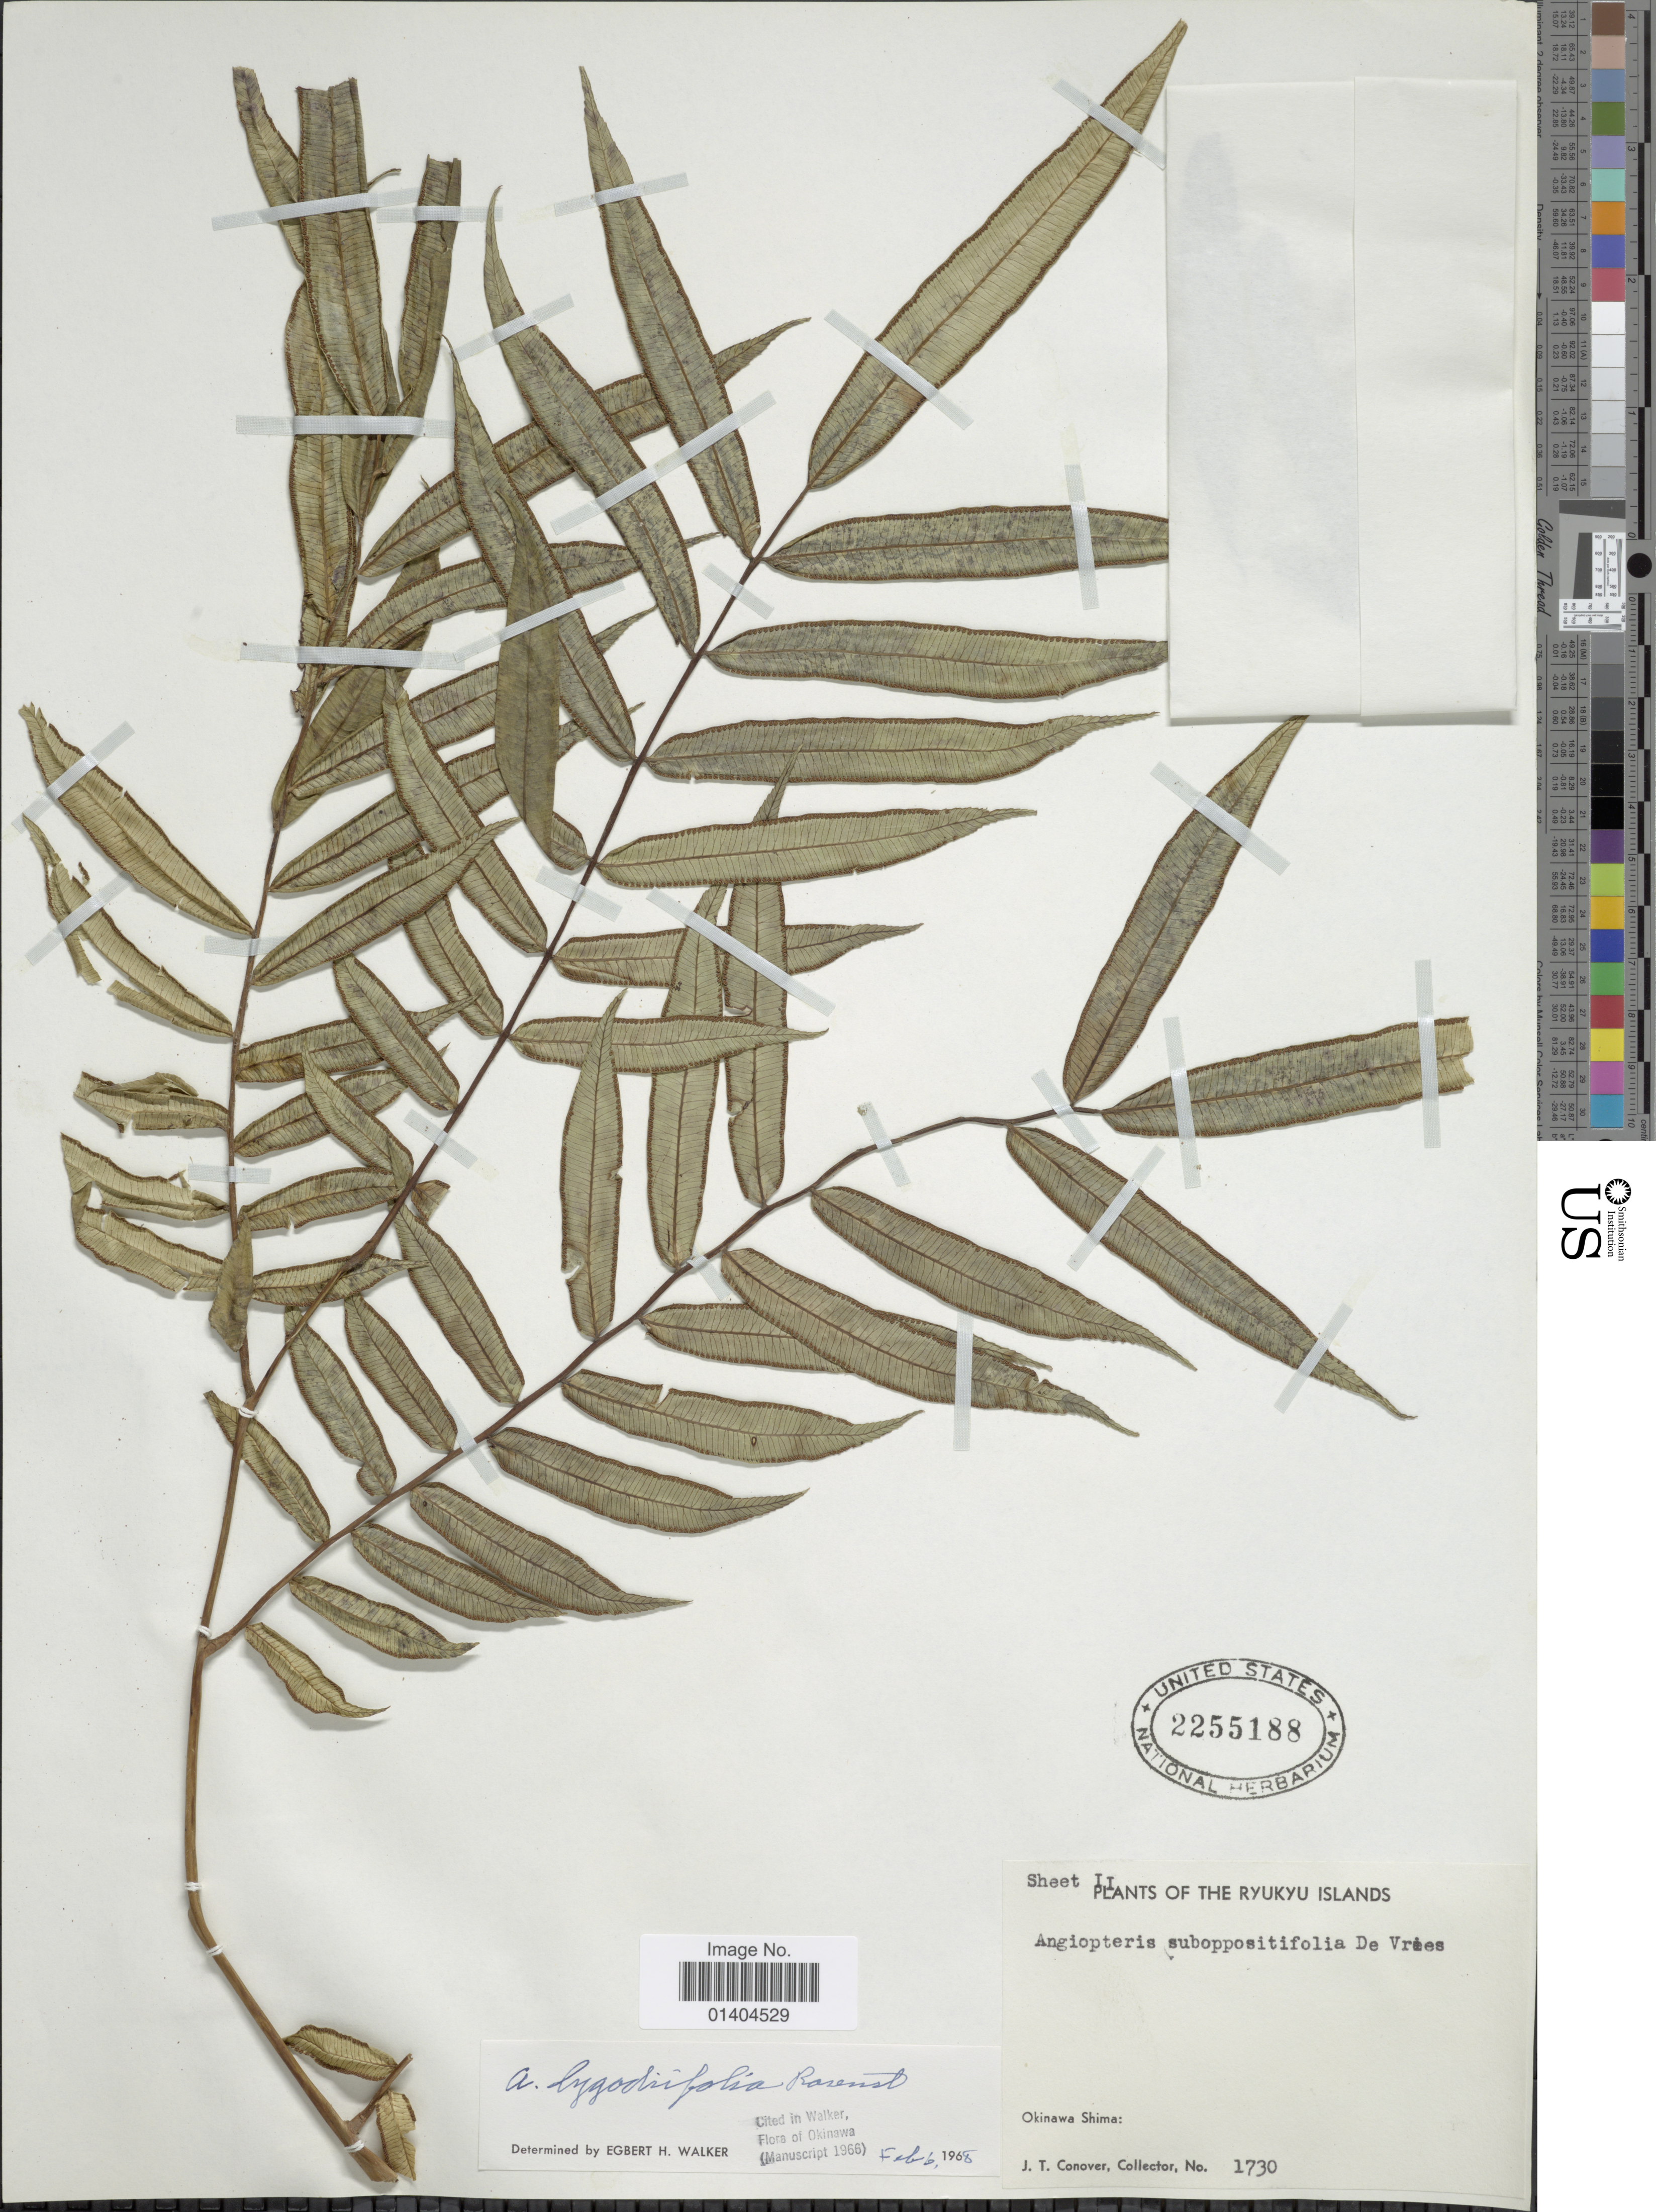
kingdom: Plantae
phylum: Tracheophyta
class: Polypodiopsida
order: Marattiales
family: Marattiaceae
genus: Angiopteris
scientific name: Angiopteris suboppositifolia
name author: de Vriese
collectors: J. T. Conover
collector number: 1730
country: Japan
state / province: Okinawa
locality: The Ryukyu Islands. Okinawa Shima.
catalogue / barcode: US 2255188